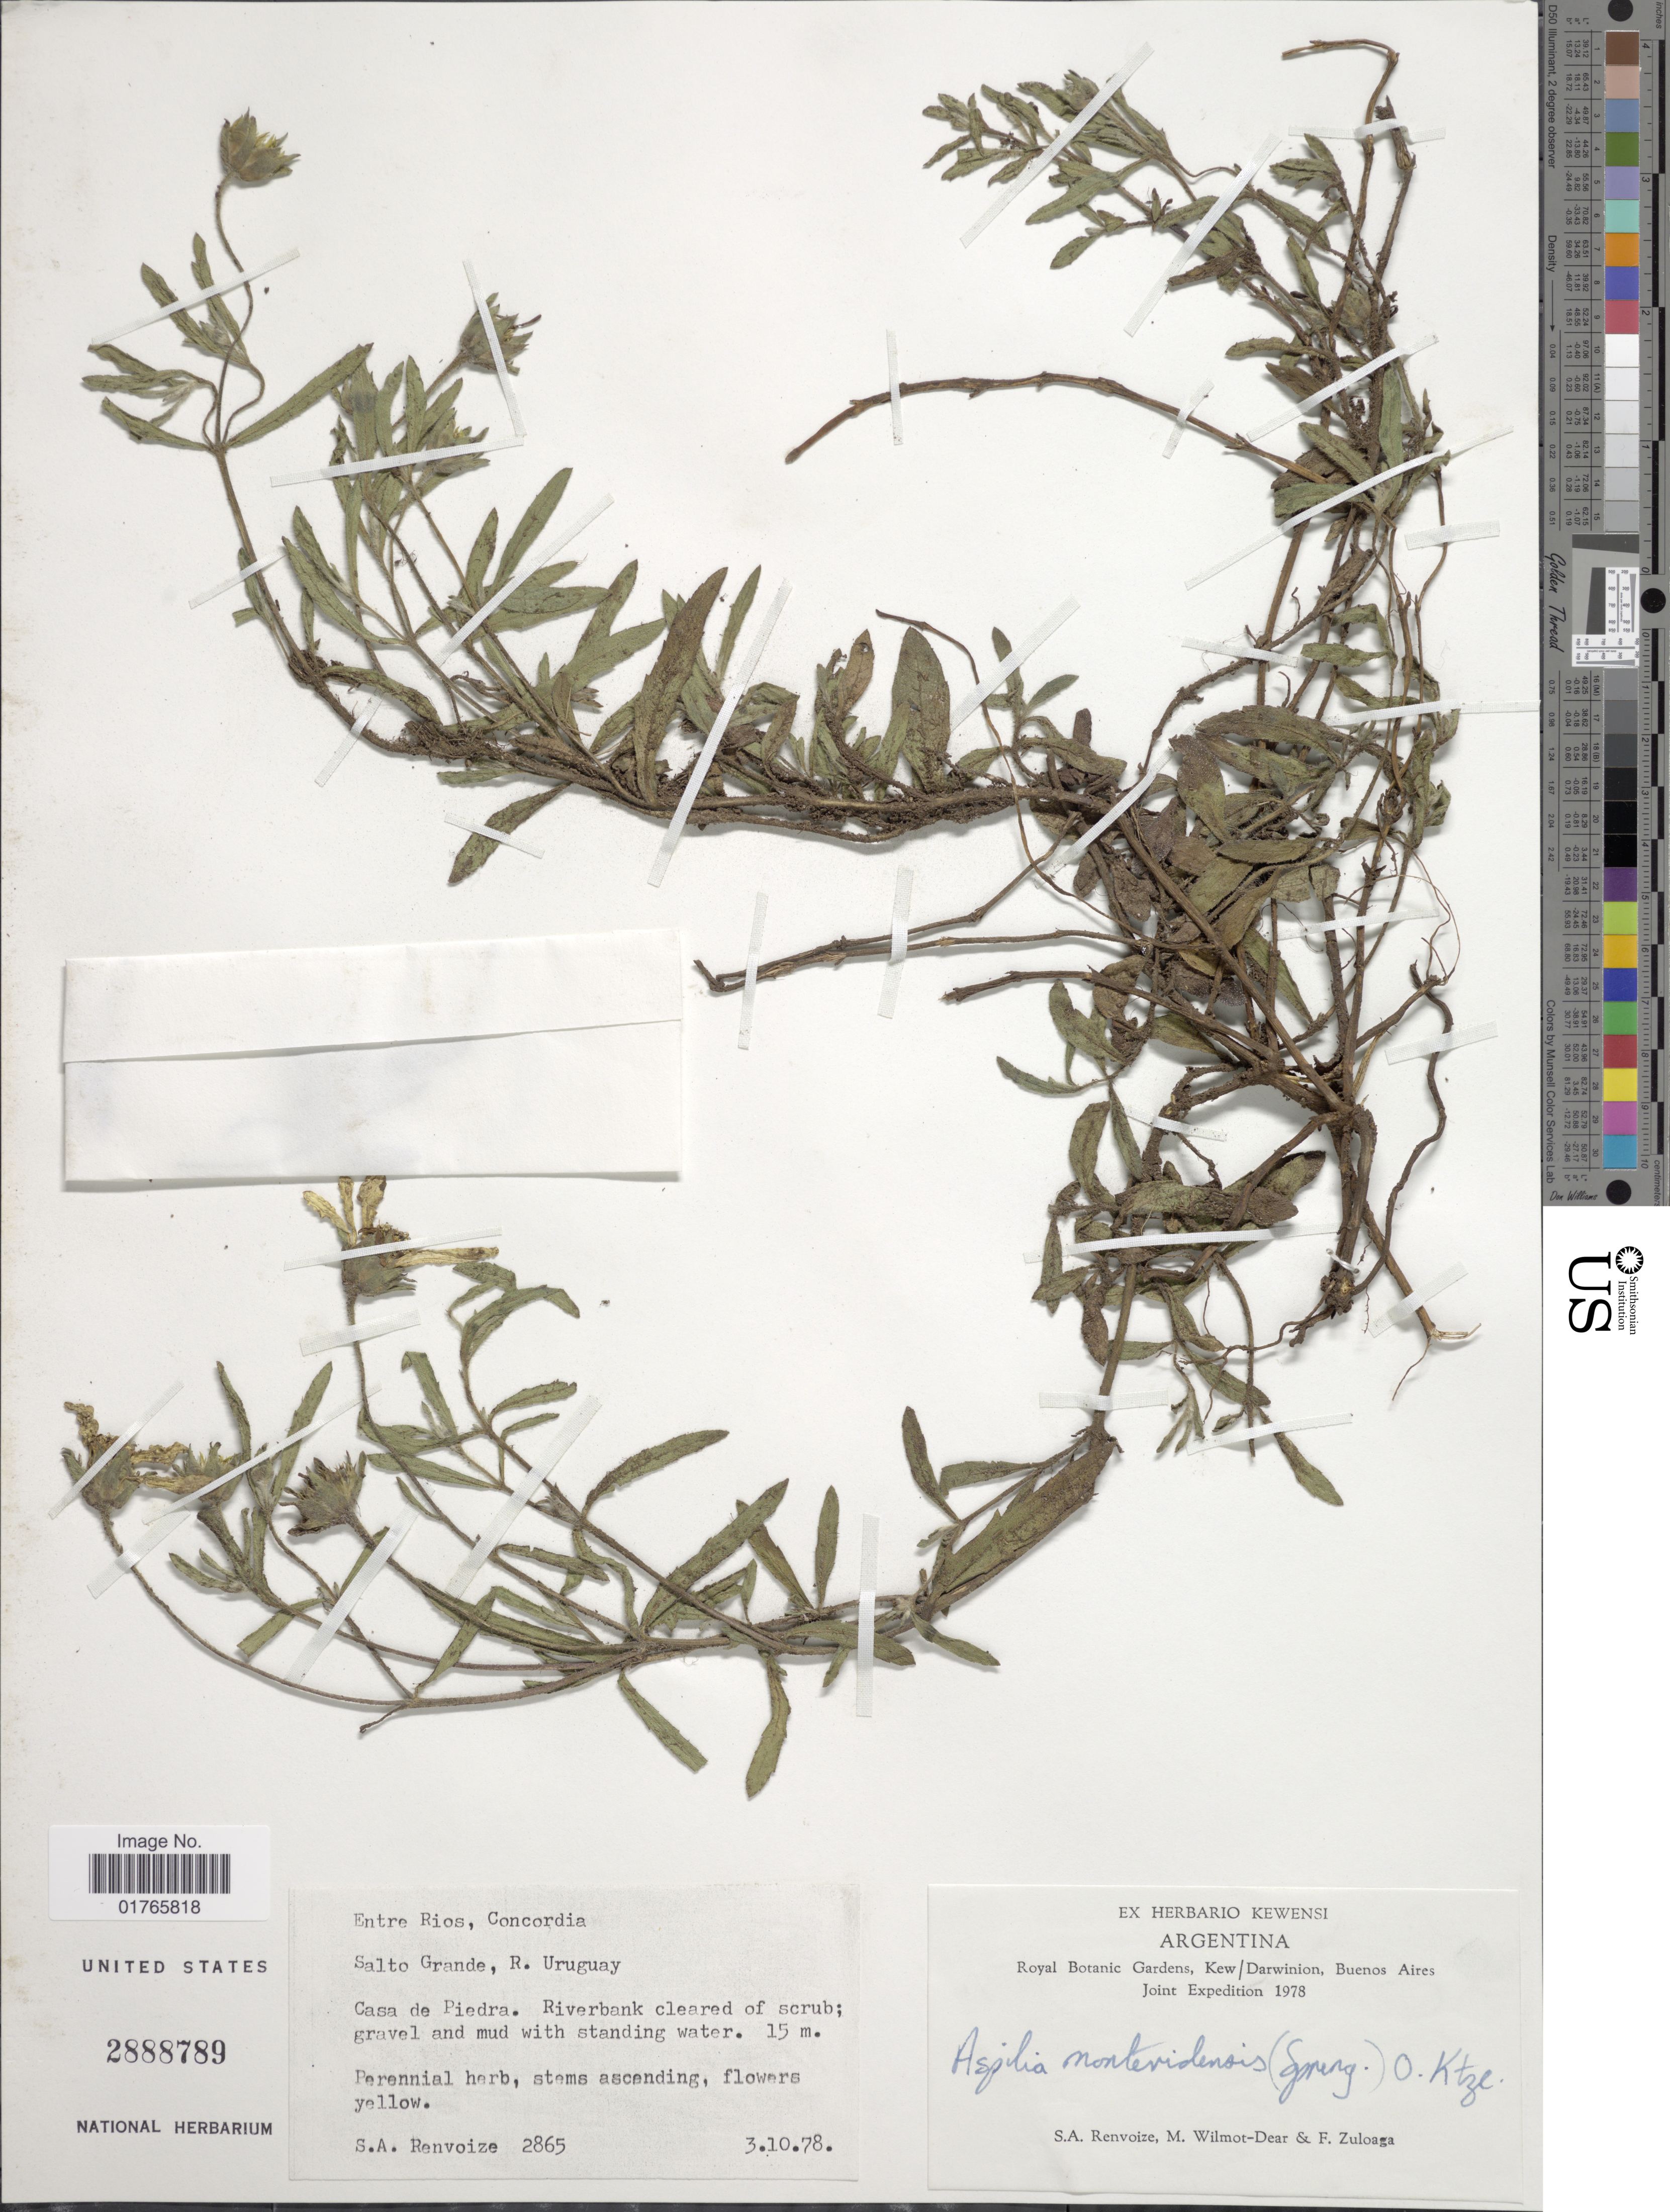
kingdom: Plantae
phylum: Tracheophyta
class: Magnoliopsida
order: Asterales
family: Asteraceae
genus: Aspilia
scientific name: Aspilia montividensis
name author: (Spreng.) Baker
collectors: S. A. Renvoize, M. Wilmot-Dear & F. Zuloaga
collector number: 2865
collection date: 1978-10-03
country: Argentina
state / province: Entre Rios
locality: Concordia, Salto Grande, R. Uruguay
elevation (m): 15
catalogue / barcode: US 2888789